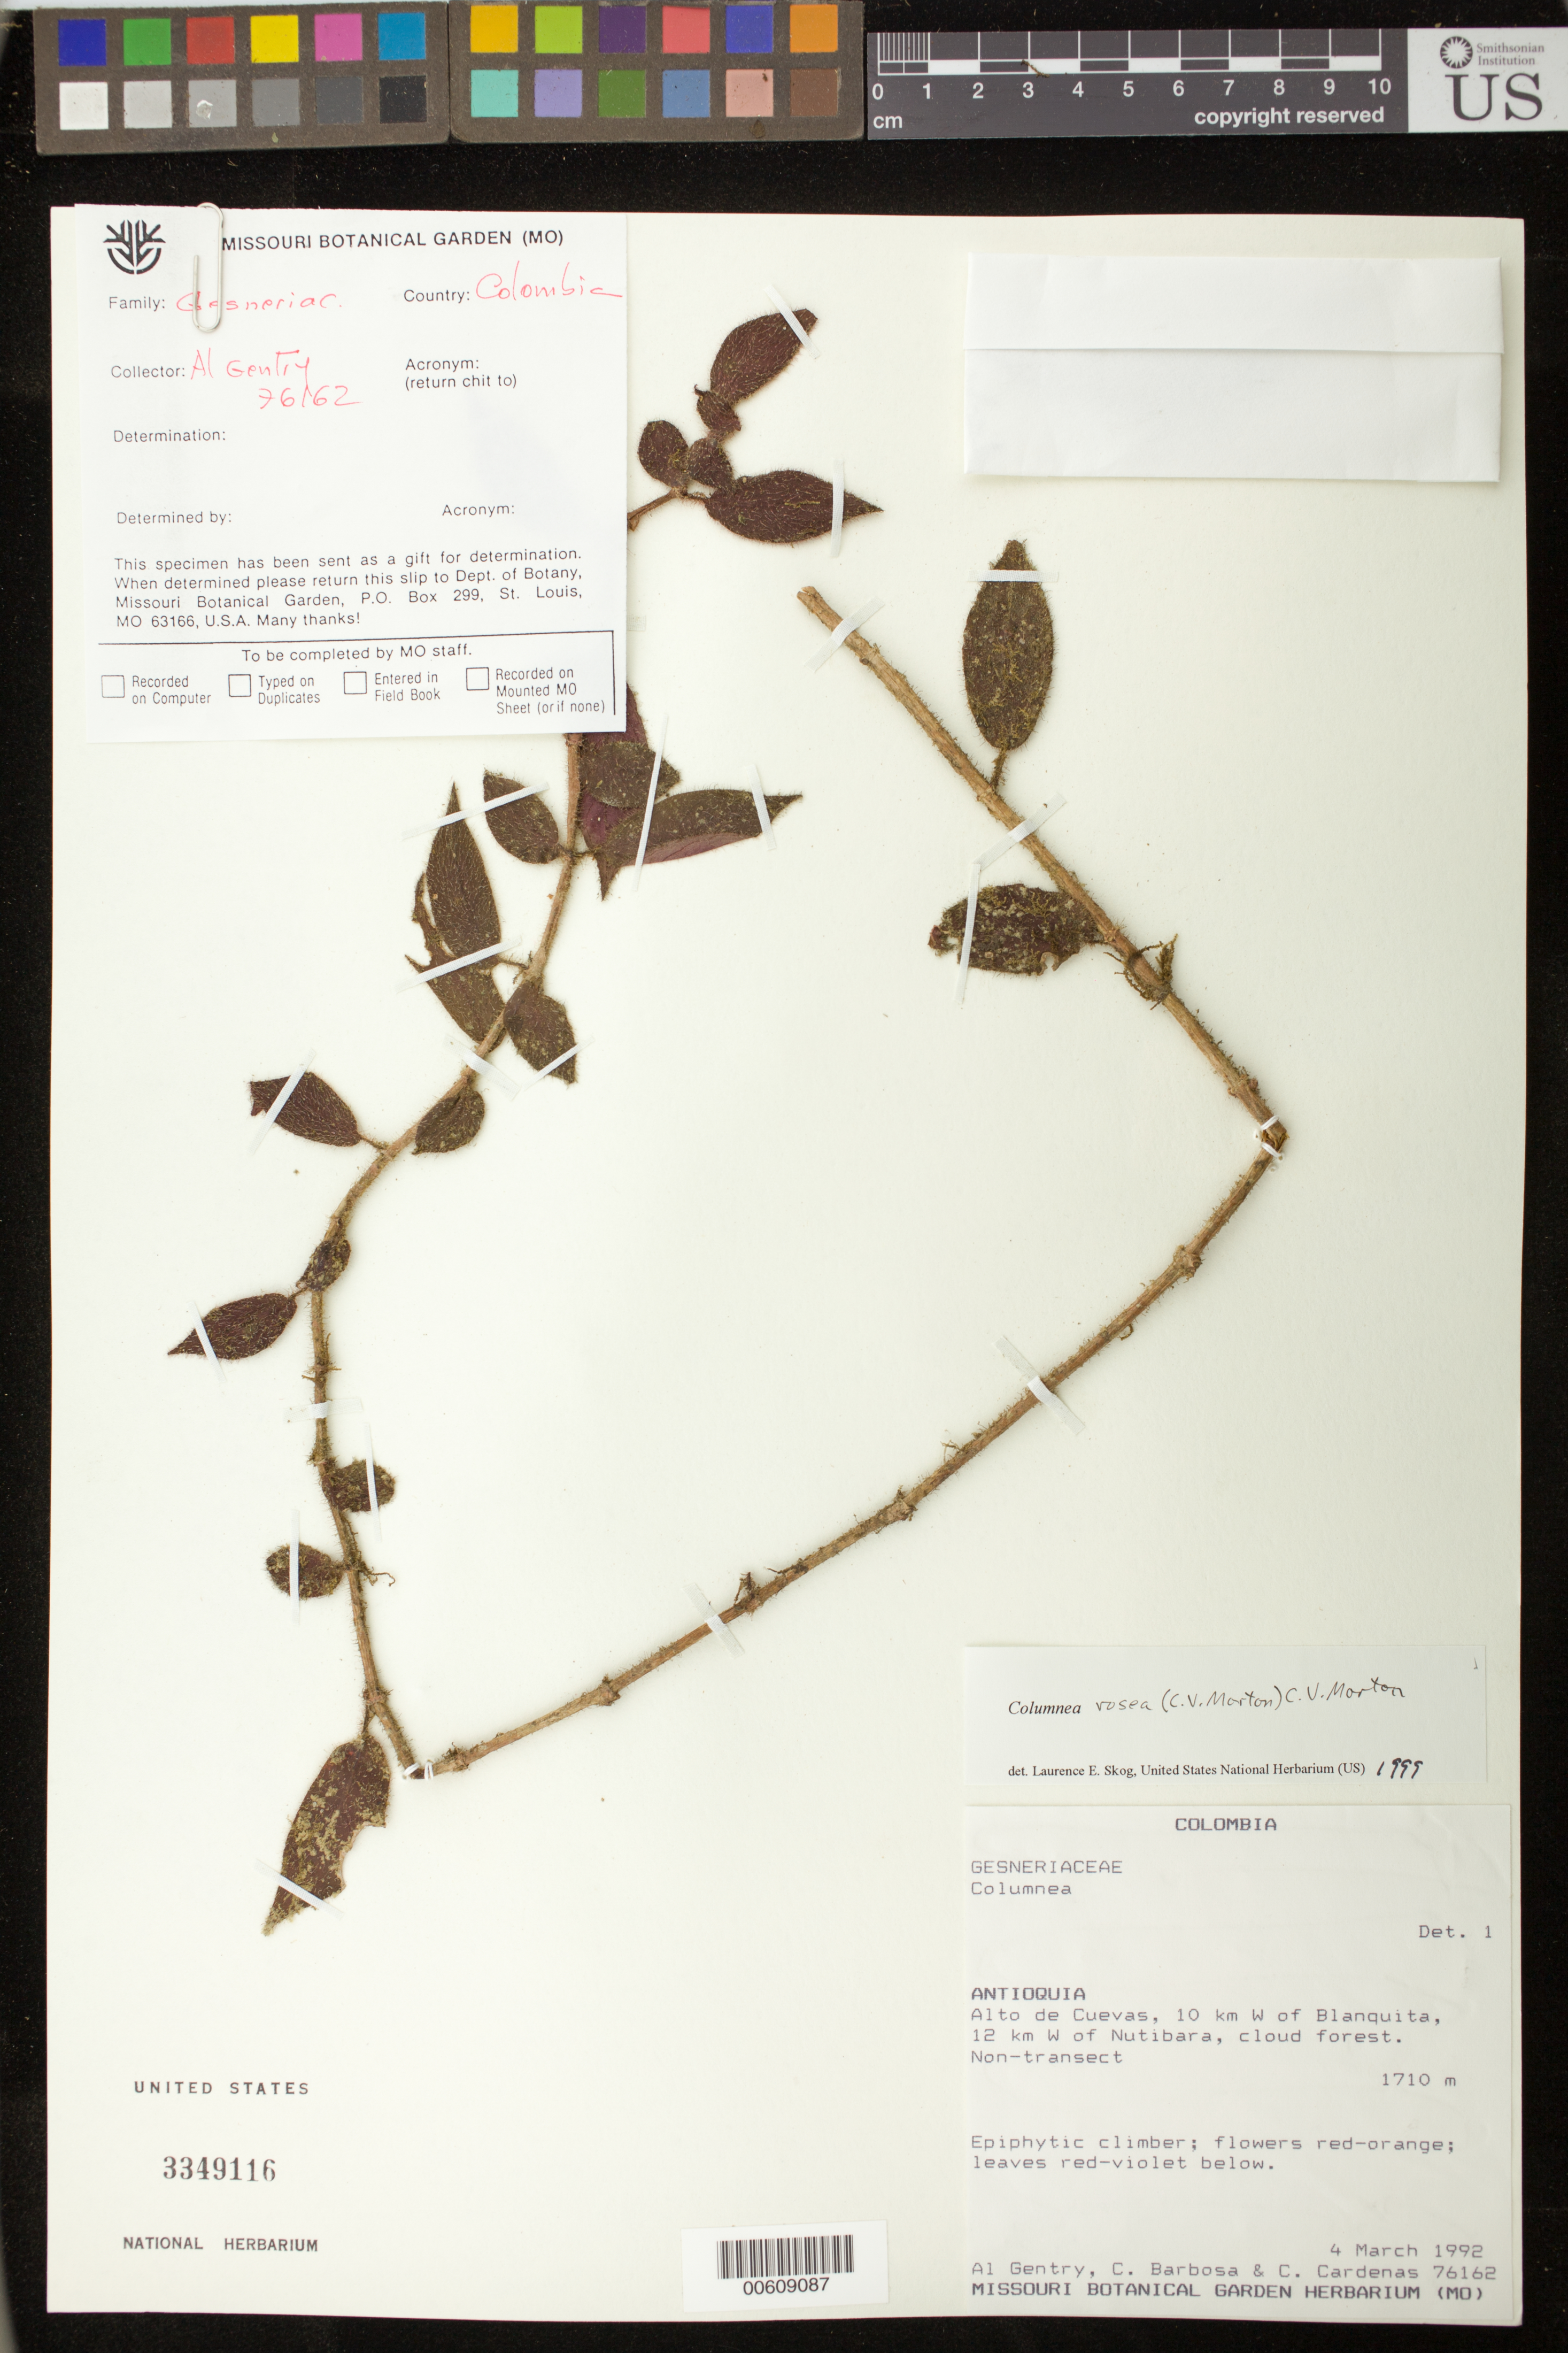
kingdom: Plantae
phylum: Tracheophyta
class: Magnoliopsida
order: Lamiales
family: Gesneriaceae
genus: Columnea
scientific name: Columnea rosea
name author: (C.V. Morton) C.V. Morton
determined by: Skog, Laurence E.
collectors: A. H. Gentry, C. E. Barbosa & C. Cardenas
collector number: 76162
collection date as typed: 04 Mar 1992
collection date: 1992-03-04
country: Colombia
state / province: Antioquia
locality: Alto de Cuevas, 10 km W of Blanquita, 12 km W of Nutibara, non-transect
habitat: Cloud forest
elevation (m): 1710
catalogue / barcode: US 3349116